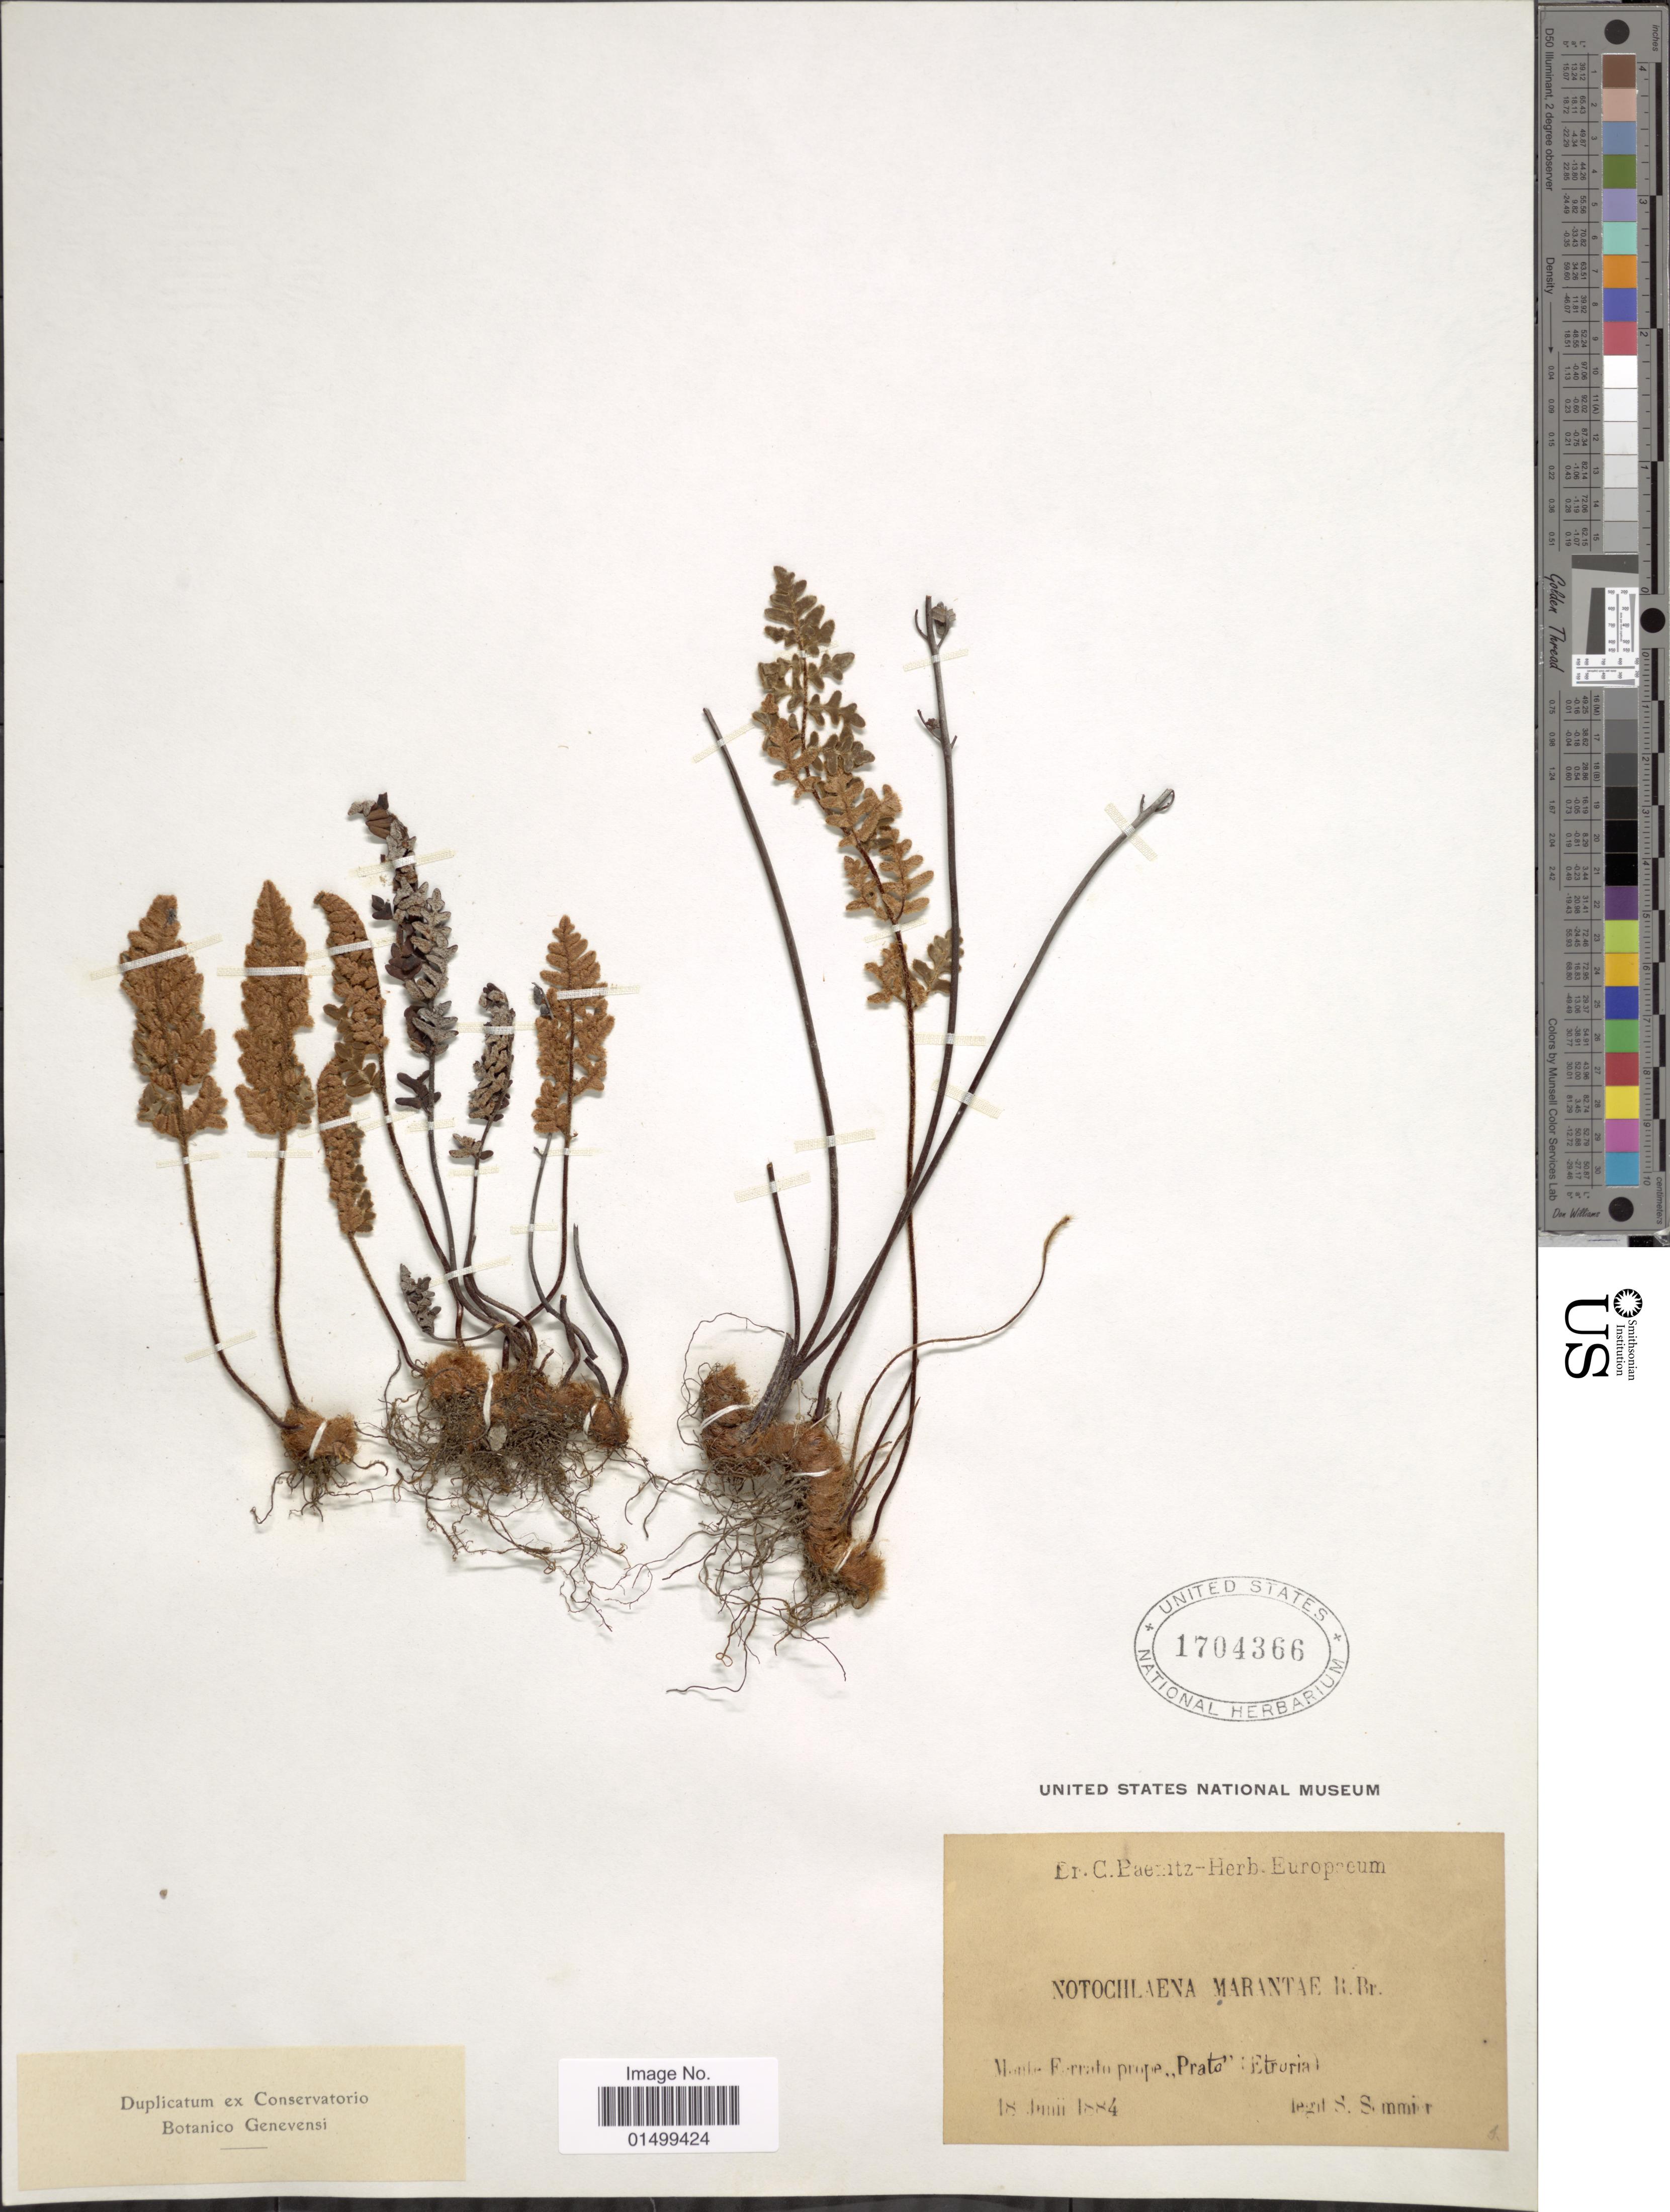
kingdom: Plantae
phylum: Tracheophyta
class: Polypodiopsida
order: Polypodiales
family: Pteridaceae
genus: Cheilanthes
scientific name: Cheilanthes marantae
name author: Domin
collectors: S. Sommier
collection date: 1884-06-18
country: Italy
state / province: Tuscany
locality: Monte Errato prope "Prato" (Etroria)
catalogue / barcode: US 1704366